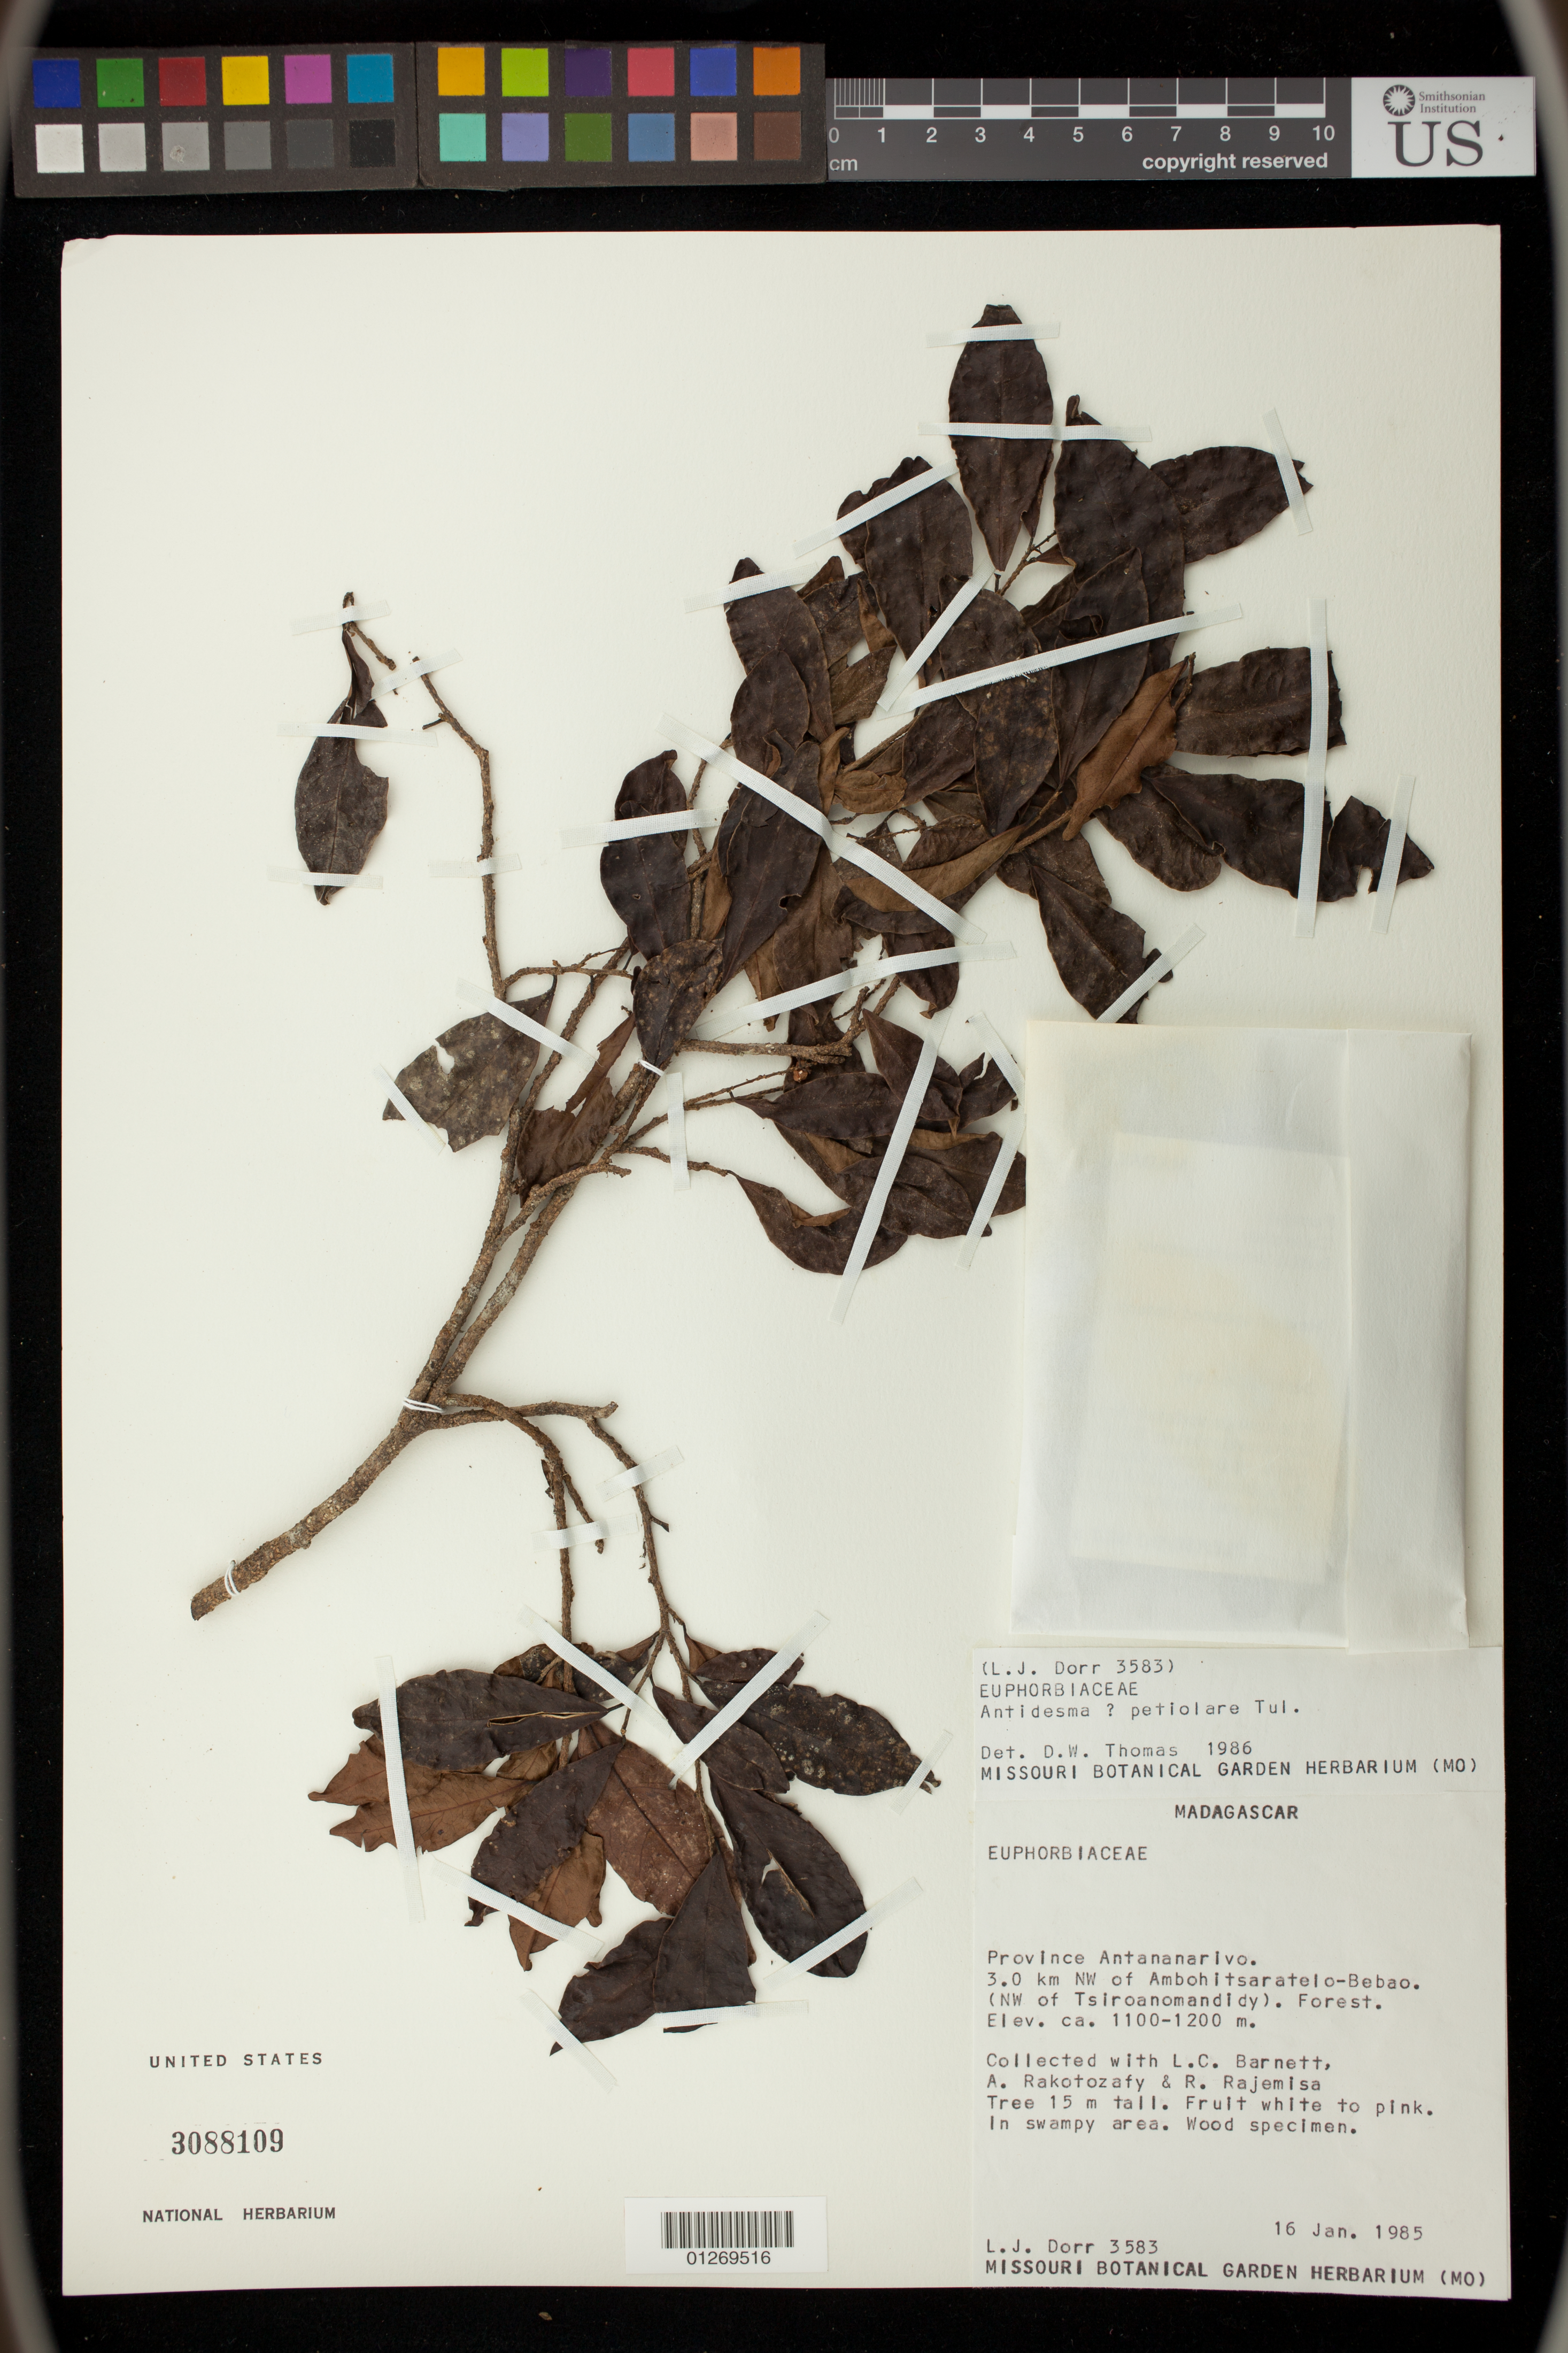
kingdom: Plantae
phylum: Tracheophyta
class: Magnoliopsida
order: Malpighiales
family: Phyllanthaceae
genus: Antidesma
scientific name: Antidesma petiolare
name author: Tul.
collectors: L. J. Dorr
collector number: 3583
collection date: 1985-01-16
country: Madagascar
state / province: Analamanga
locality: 3.0 km NW of Ambohitsaratel-Bebao, Antananarivo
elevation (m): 1100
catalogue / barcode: US 3088109